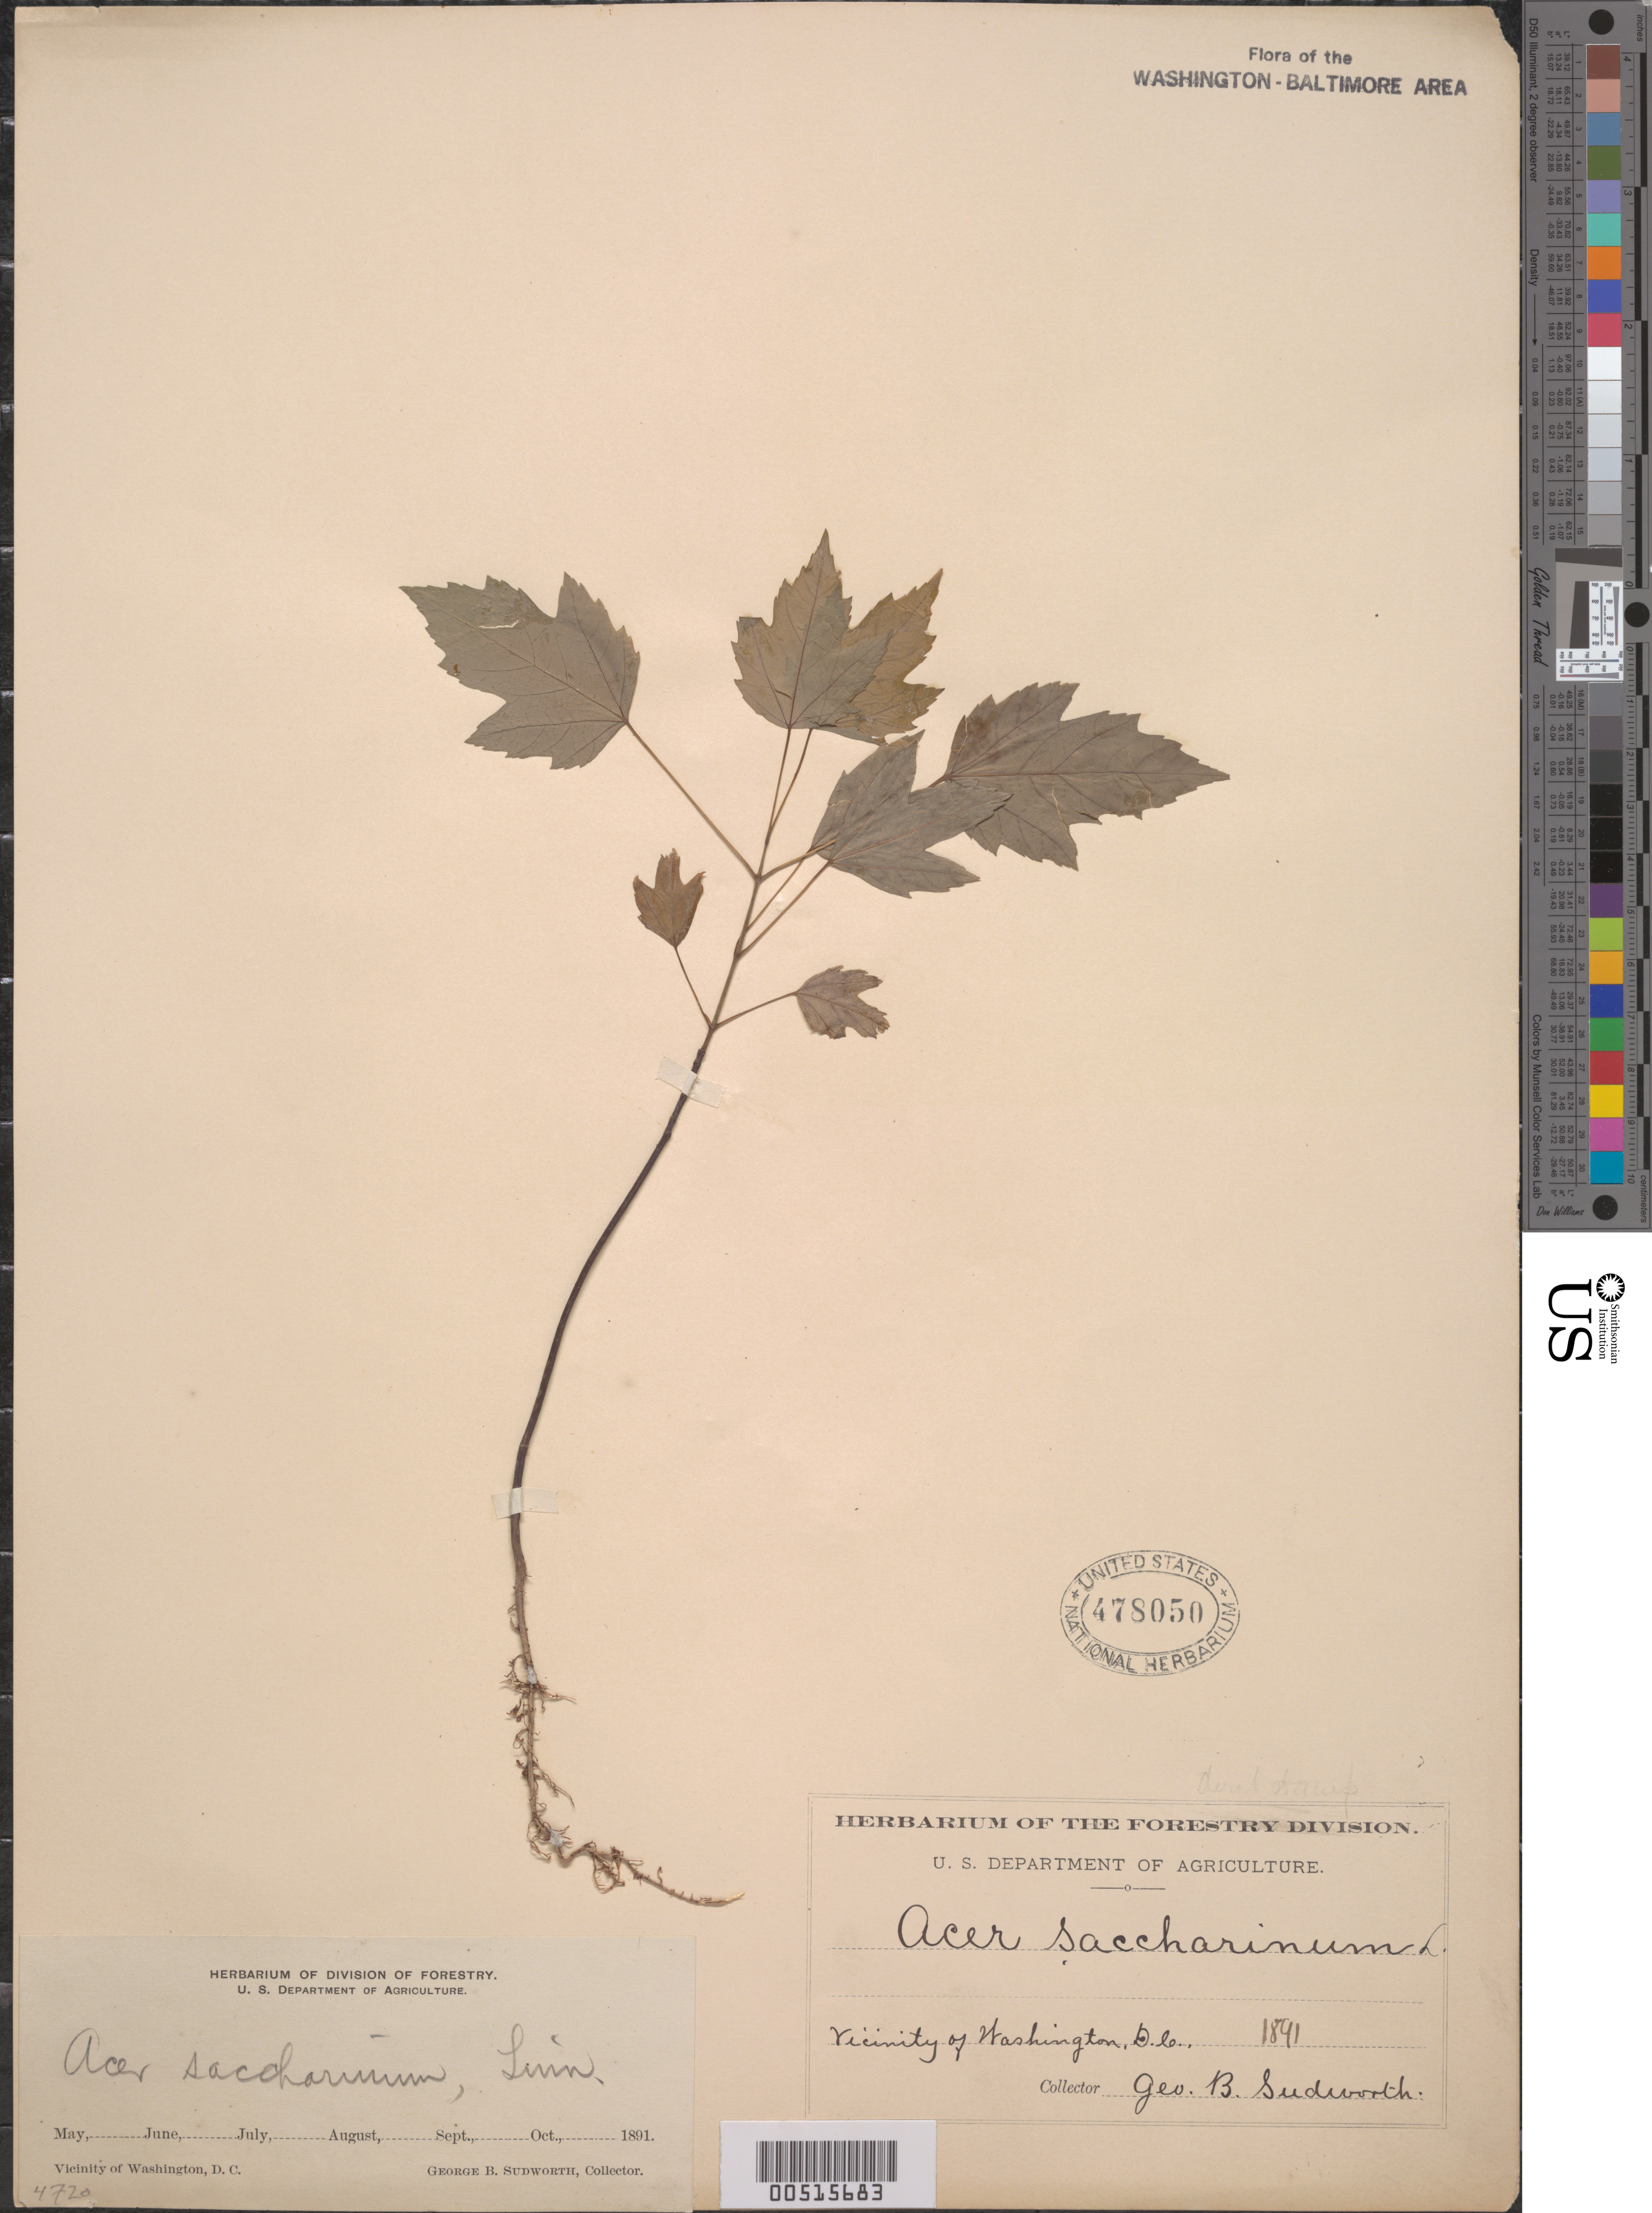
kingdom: Plantae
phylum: Tracheophyta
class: Magnoliopsida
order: Sapindales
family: Sapindaceae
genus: Acer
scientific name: Acer saccharinum subsp. floridanum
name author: (Chapm.) Wesm.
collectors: G. B. Sudworth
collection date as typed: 1891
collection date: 1891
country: United States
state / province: District of Columbia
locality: Vicinity of Washington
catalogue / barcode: US 478050